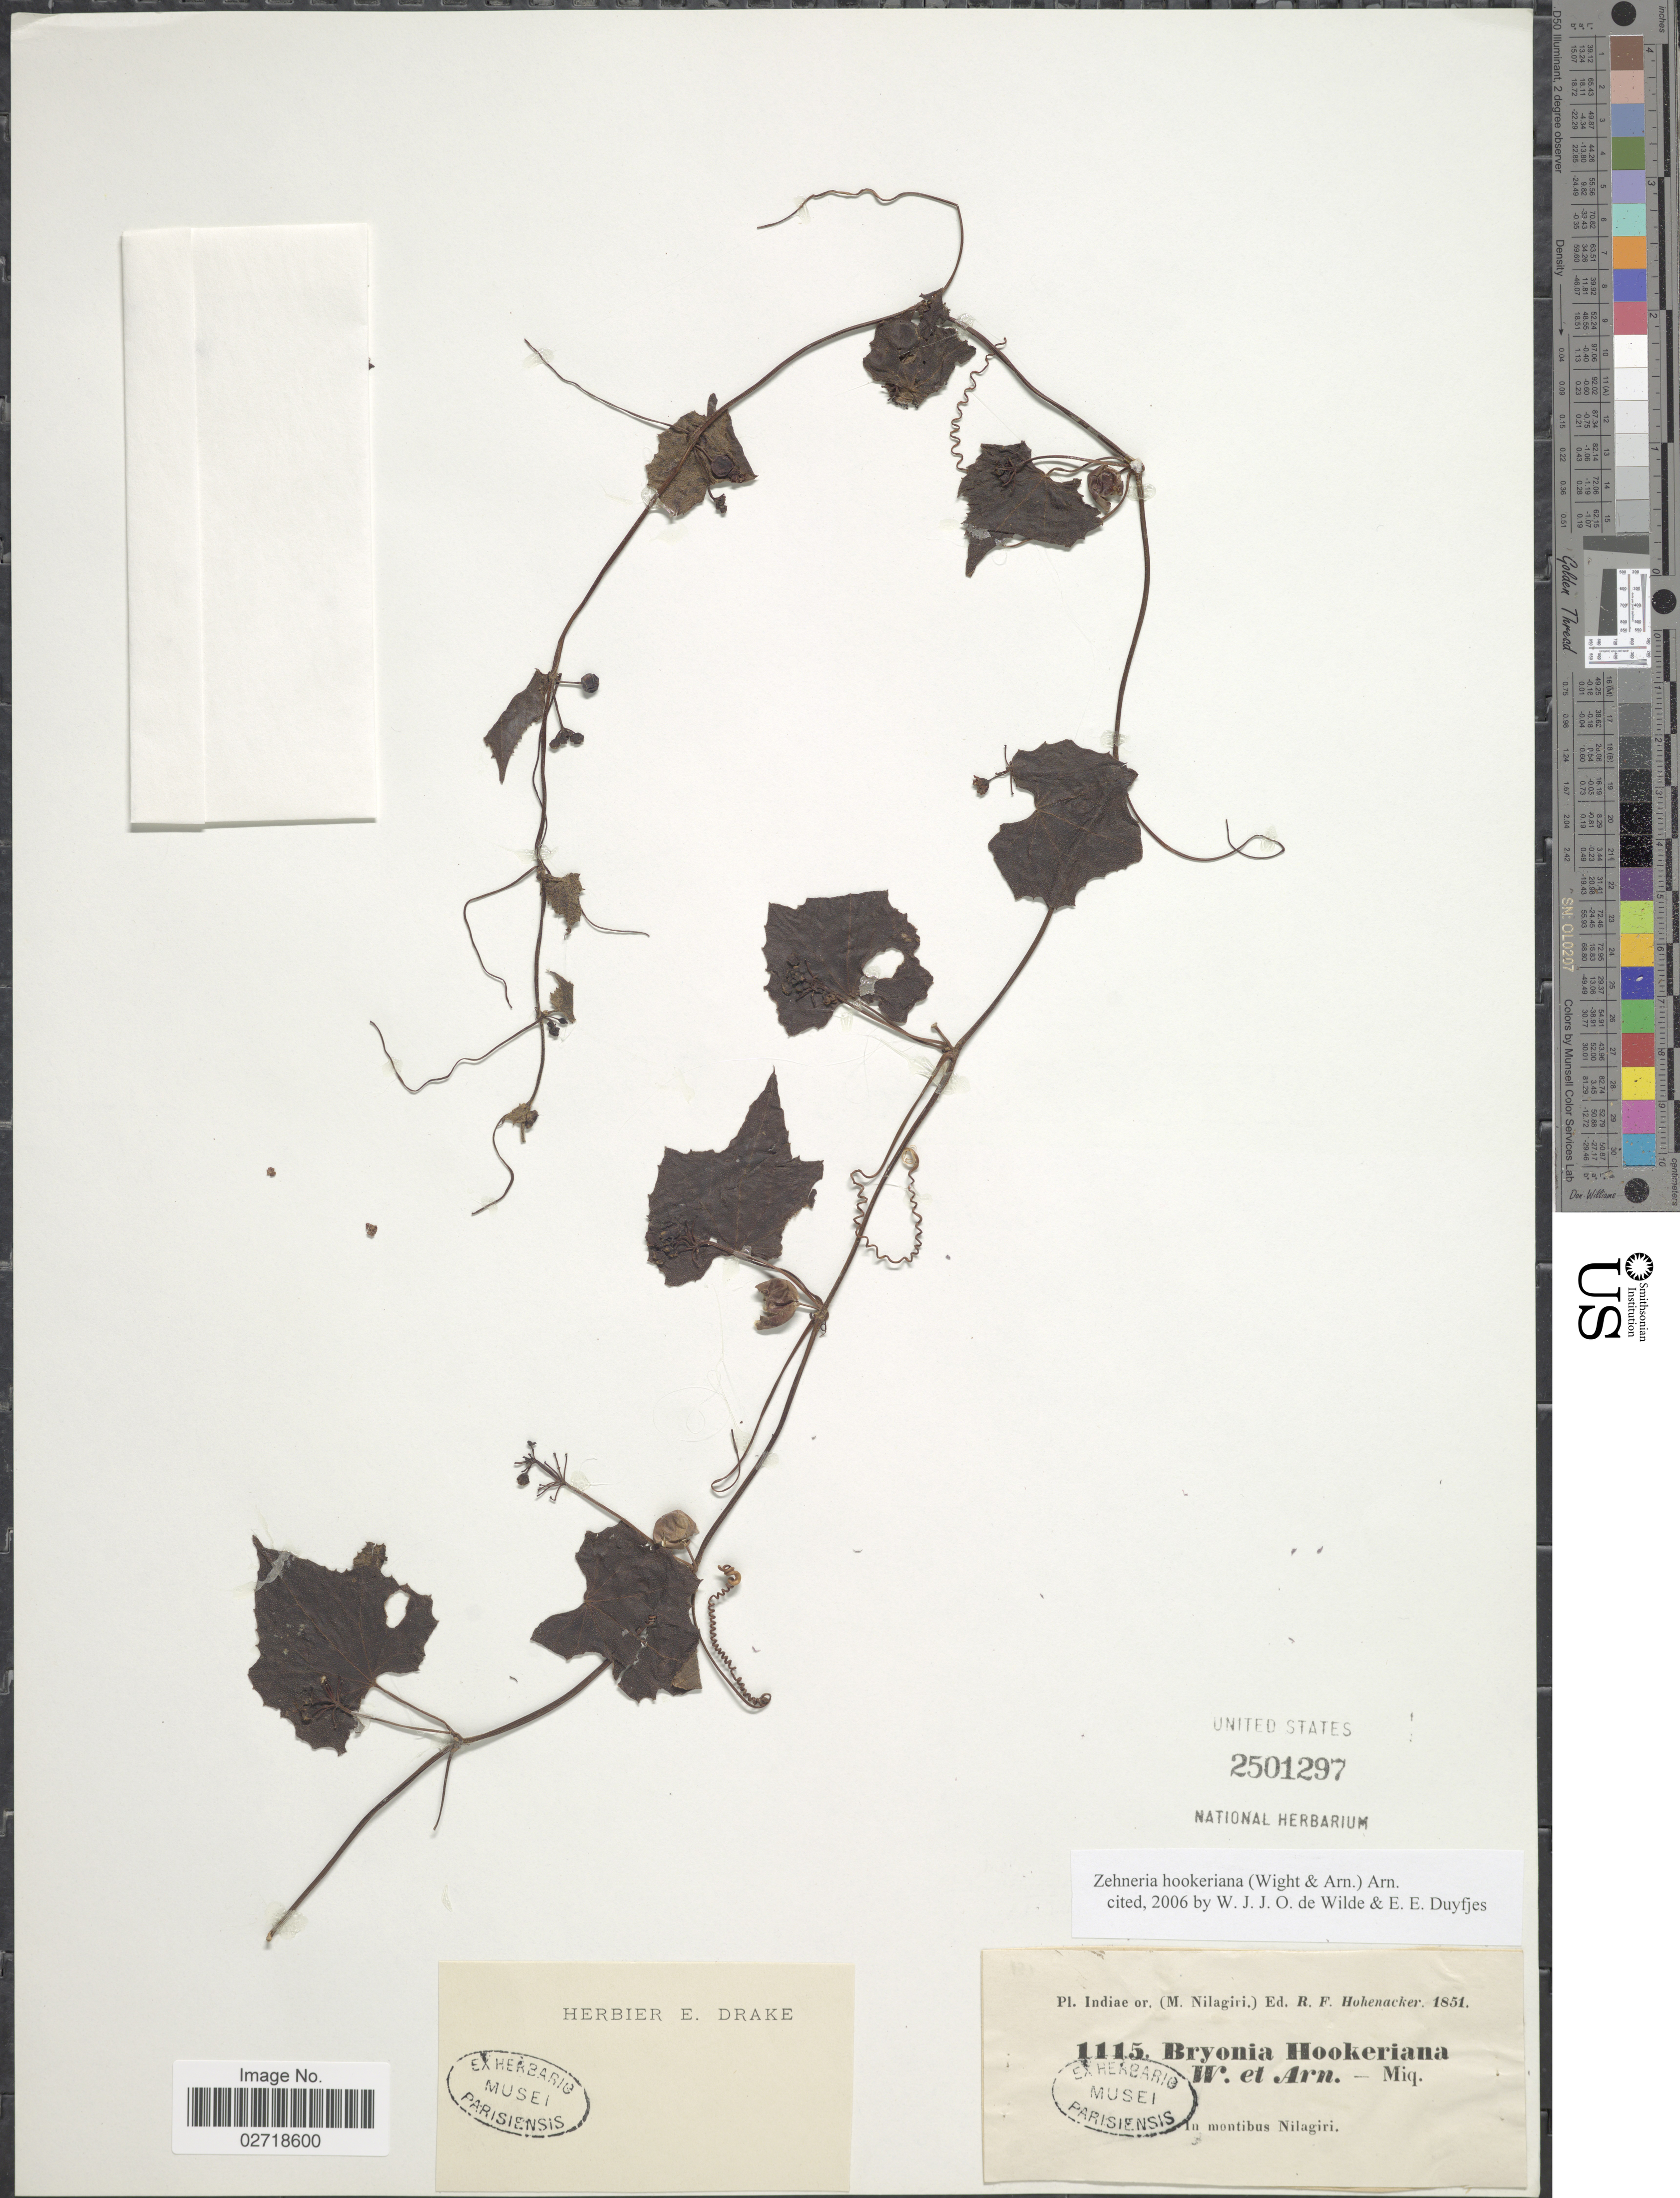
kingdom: Plantae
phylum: Tracheophyta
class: Magnoliopsida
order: Cucurbitales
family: Cucurbitaceae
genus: Zehneria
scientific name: Zehneria hookeriana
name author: (Wight & Arn.) Arn.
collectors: R. F. Hohenacker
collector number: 1115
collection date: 1851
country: India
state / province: Tamil Nadu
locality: Pl. Indiae or. (M. Nilagiri), In Montibus Nilagiri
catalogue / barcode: US 2501297